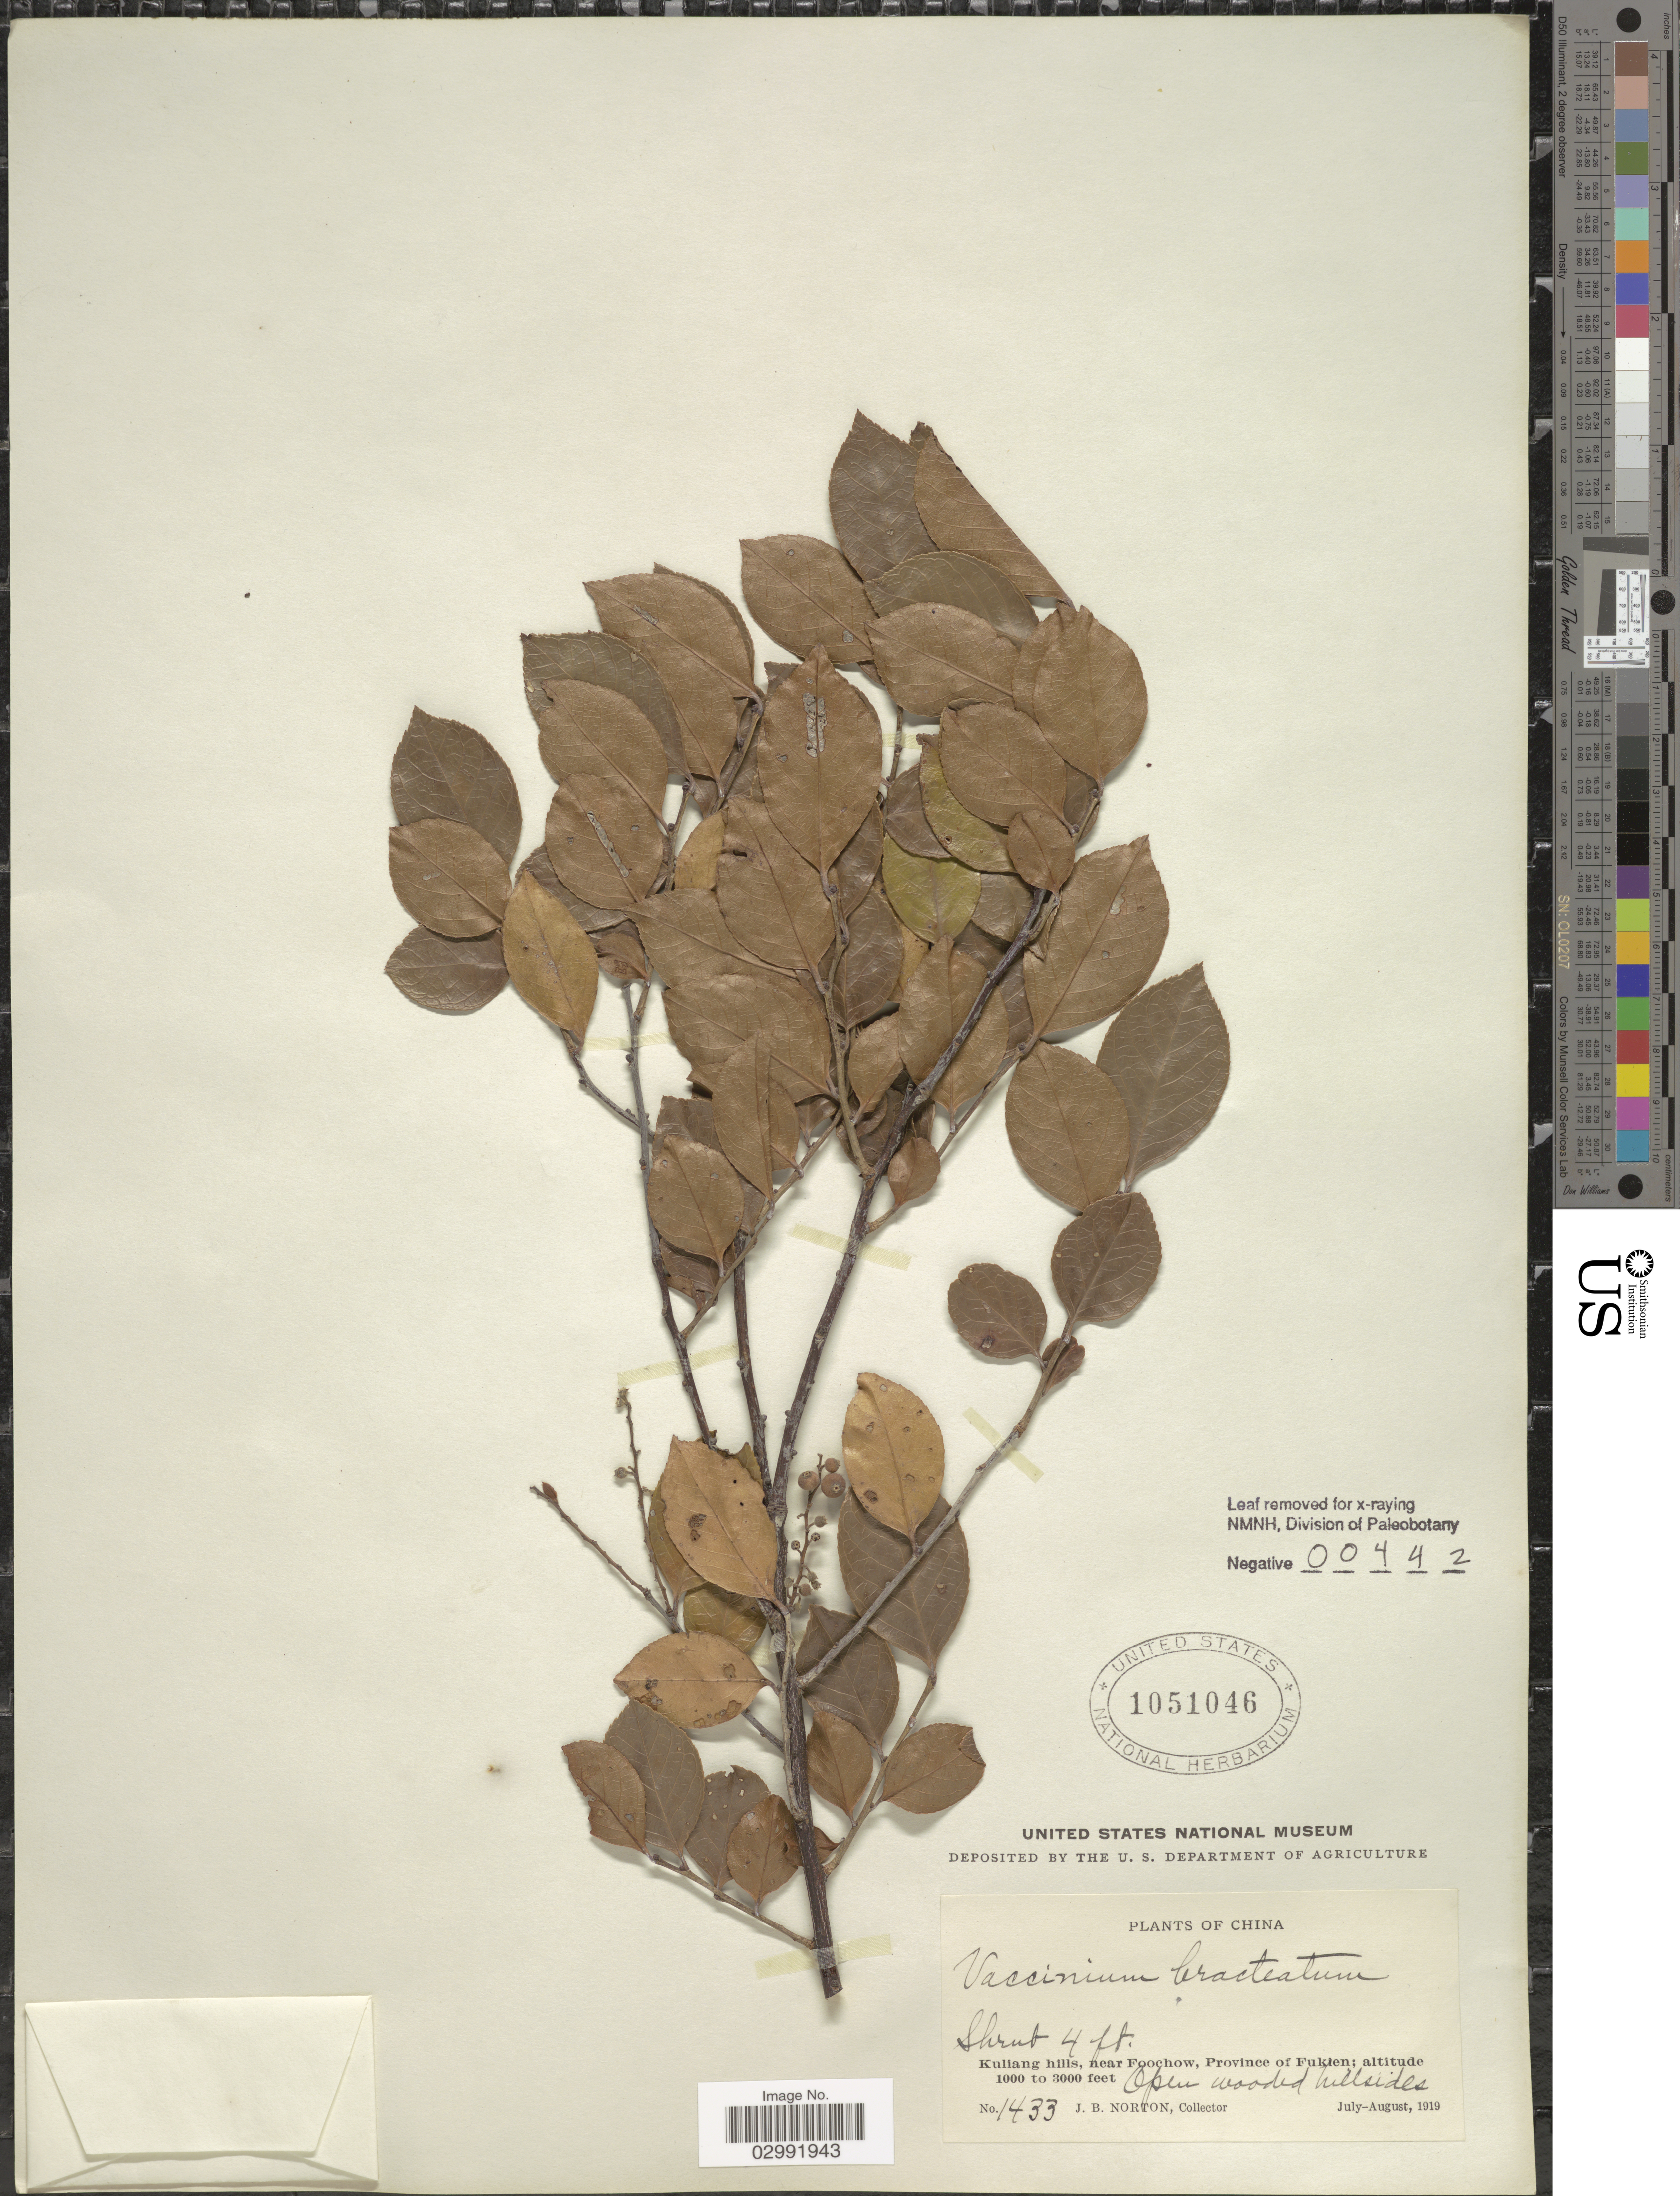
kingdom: Plantae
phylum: Tracheophyta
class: Magnoliopsida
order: Ericales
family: Ericaceae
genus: Vaccinium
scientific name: Vaccinium bracteatum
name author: Thunb.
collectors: J. B. Norton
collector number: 1433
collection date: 1919-07/1919-08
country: China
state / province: Fujian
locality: Kuliang hills, near Foochow, Province of Fukien.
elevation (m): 305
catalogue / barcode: US 1051046